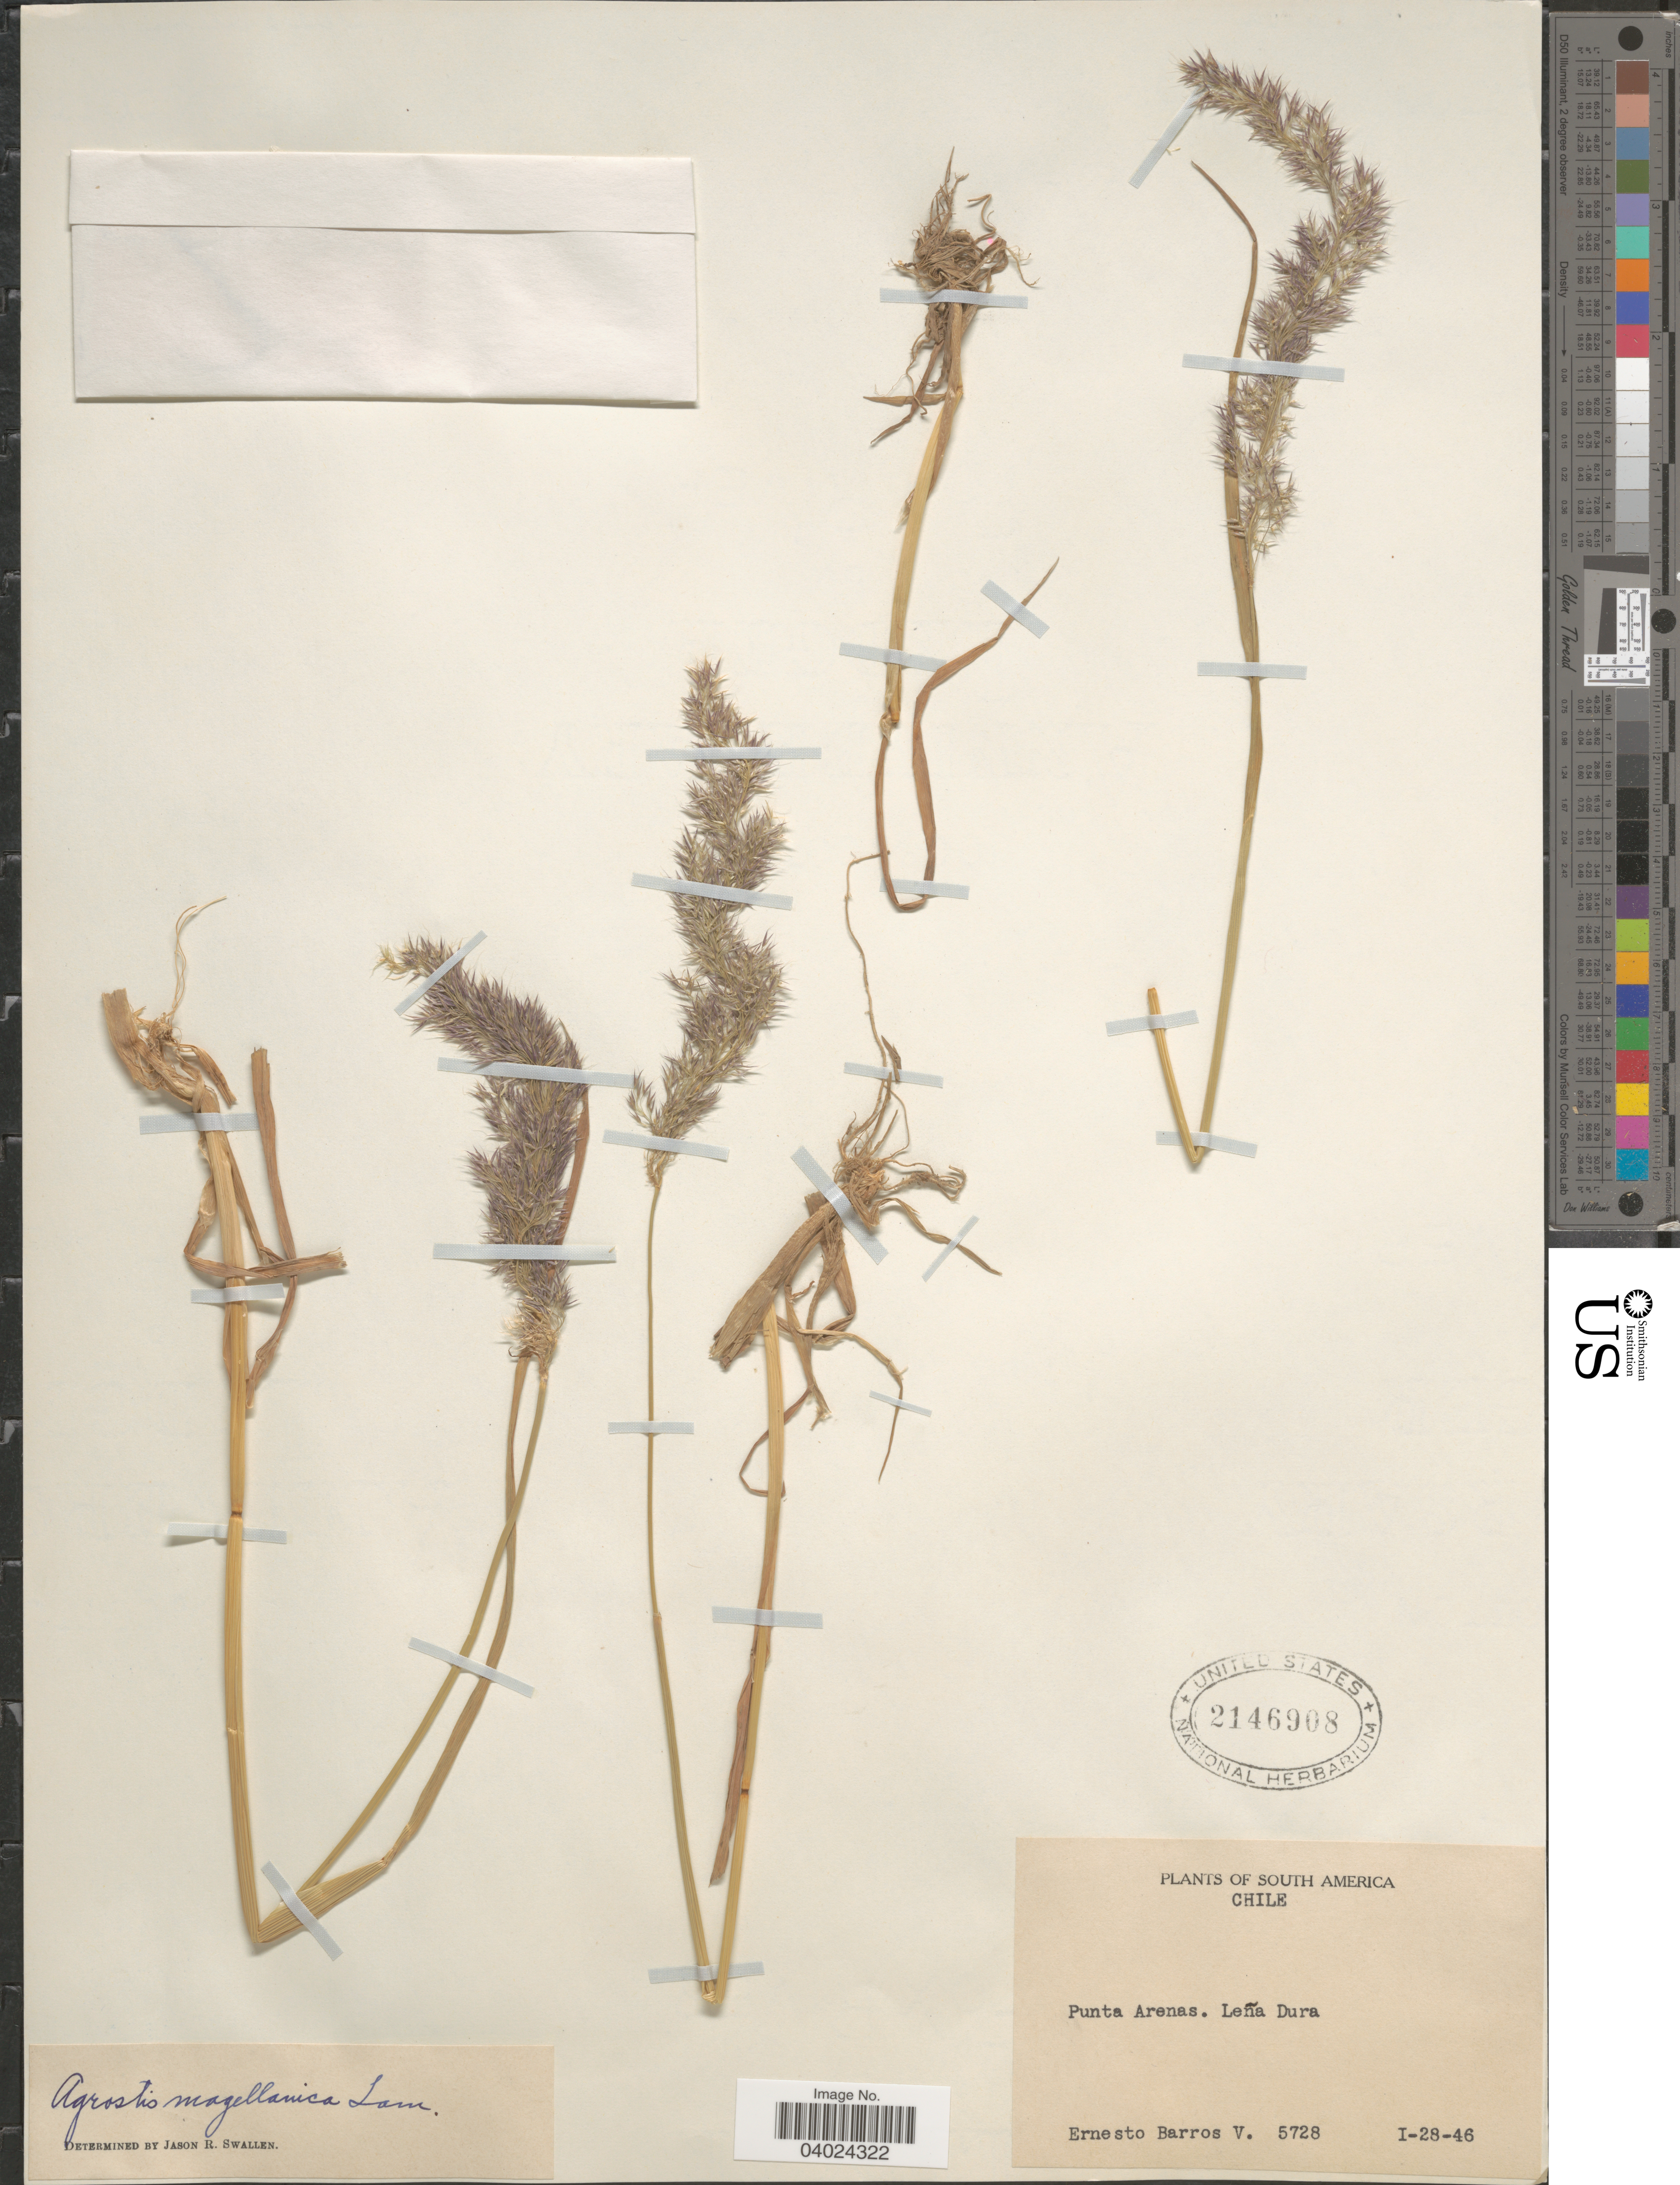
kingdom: Plantae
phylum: Tracheophyta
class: Liliopsida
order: Poales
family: Poaceae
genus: Agrostis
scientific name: Agrostis magellanica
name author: Lam.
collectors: E. Barros V.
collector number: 5728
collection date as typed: Transcribed d/m/y: 28/1/46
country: Chile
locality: Punta Arenas. Leña Dura.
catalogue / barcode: US 2146908